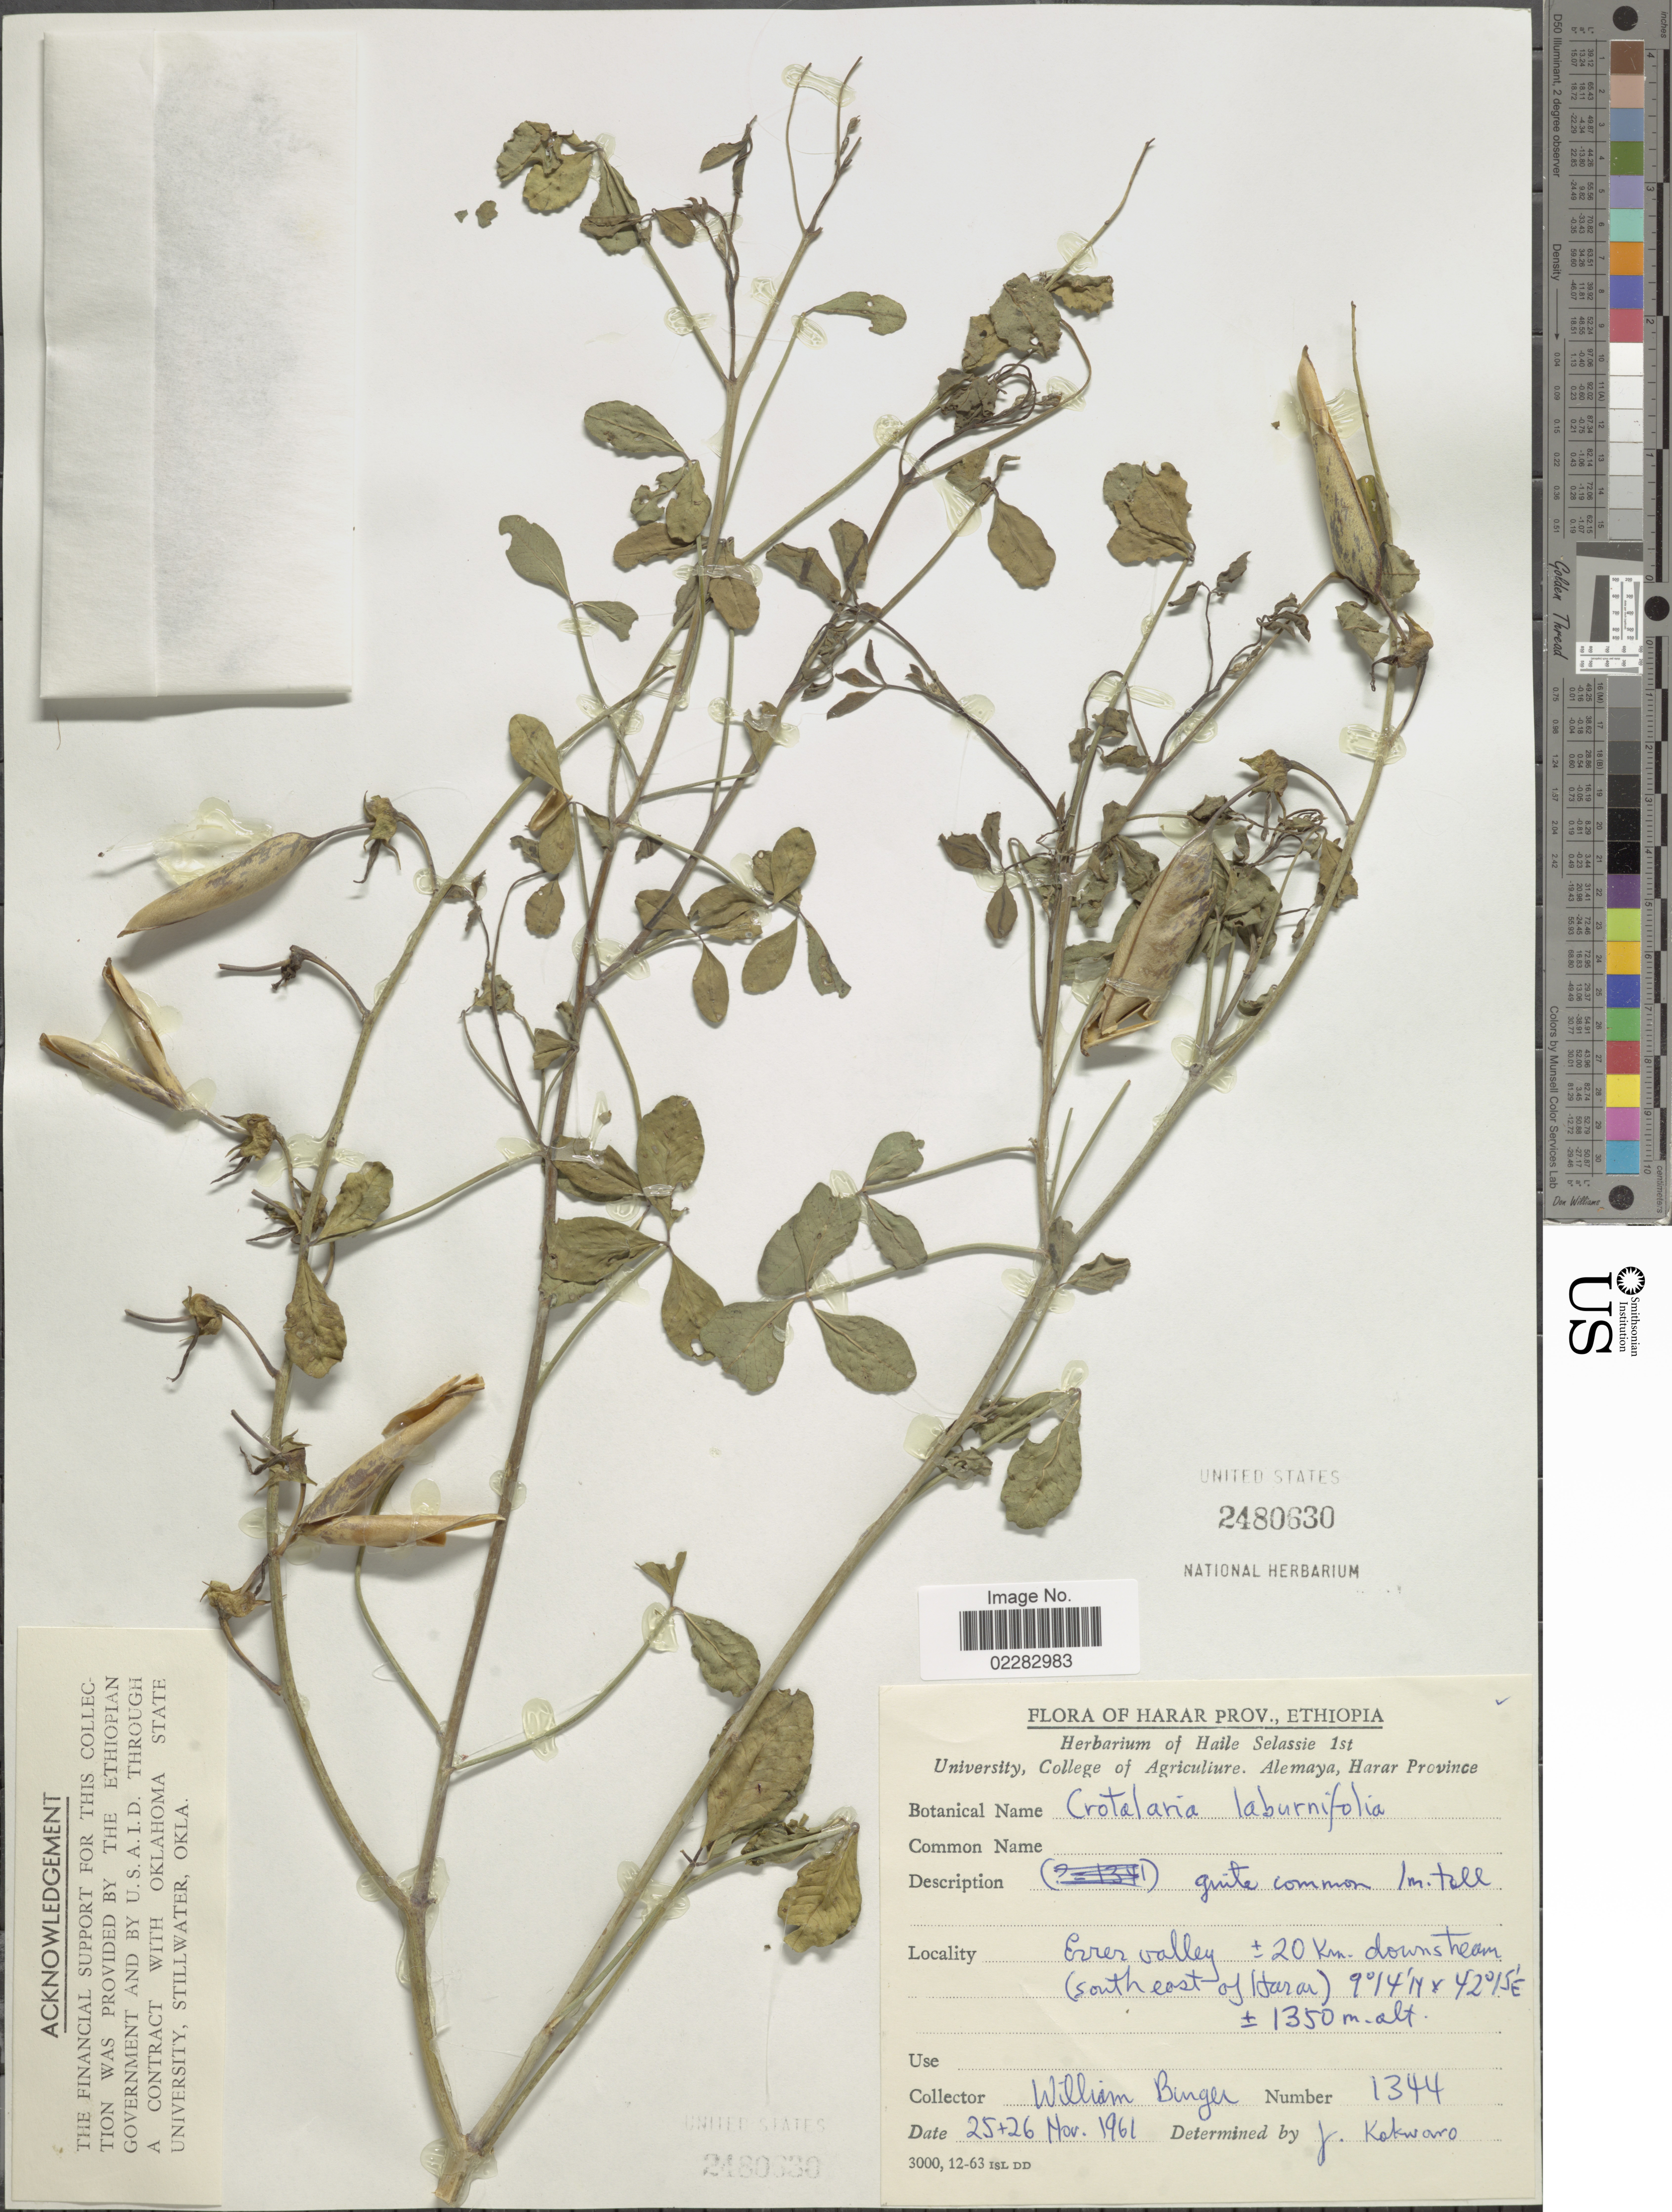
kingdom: Plantae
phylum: Tracheophyta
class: Magnoliopsida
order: Fabales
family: Fabaceae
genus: Crotalaria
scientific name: Crotalaria laburnifolia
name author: L.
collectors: W. Burger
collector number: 1344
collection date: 1961-11-25/1961-11-26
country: Ethiopia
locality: Harar prov., Errer valley, ca. 20 km. downstream (southeast of Harar).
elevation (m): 1350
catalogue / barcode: US 2480630